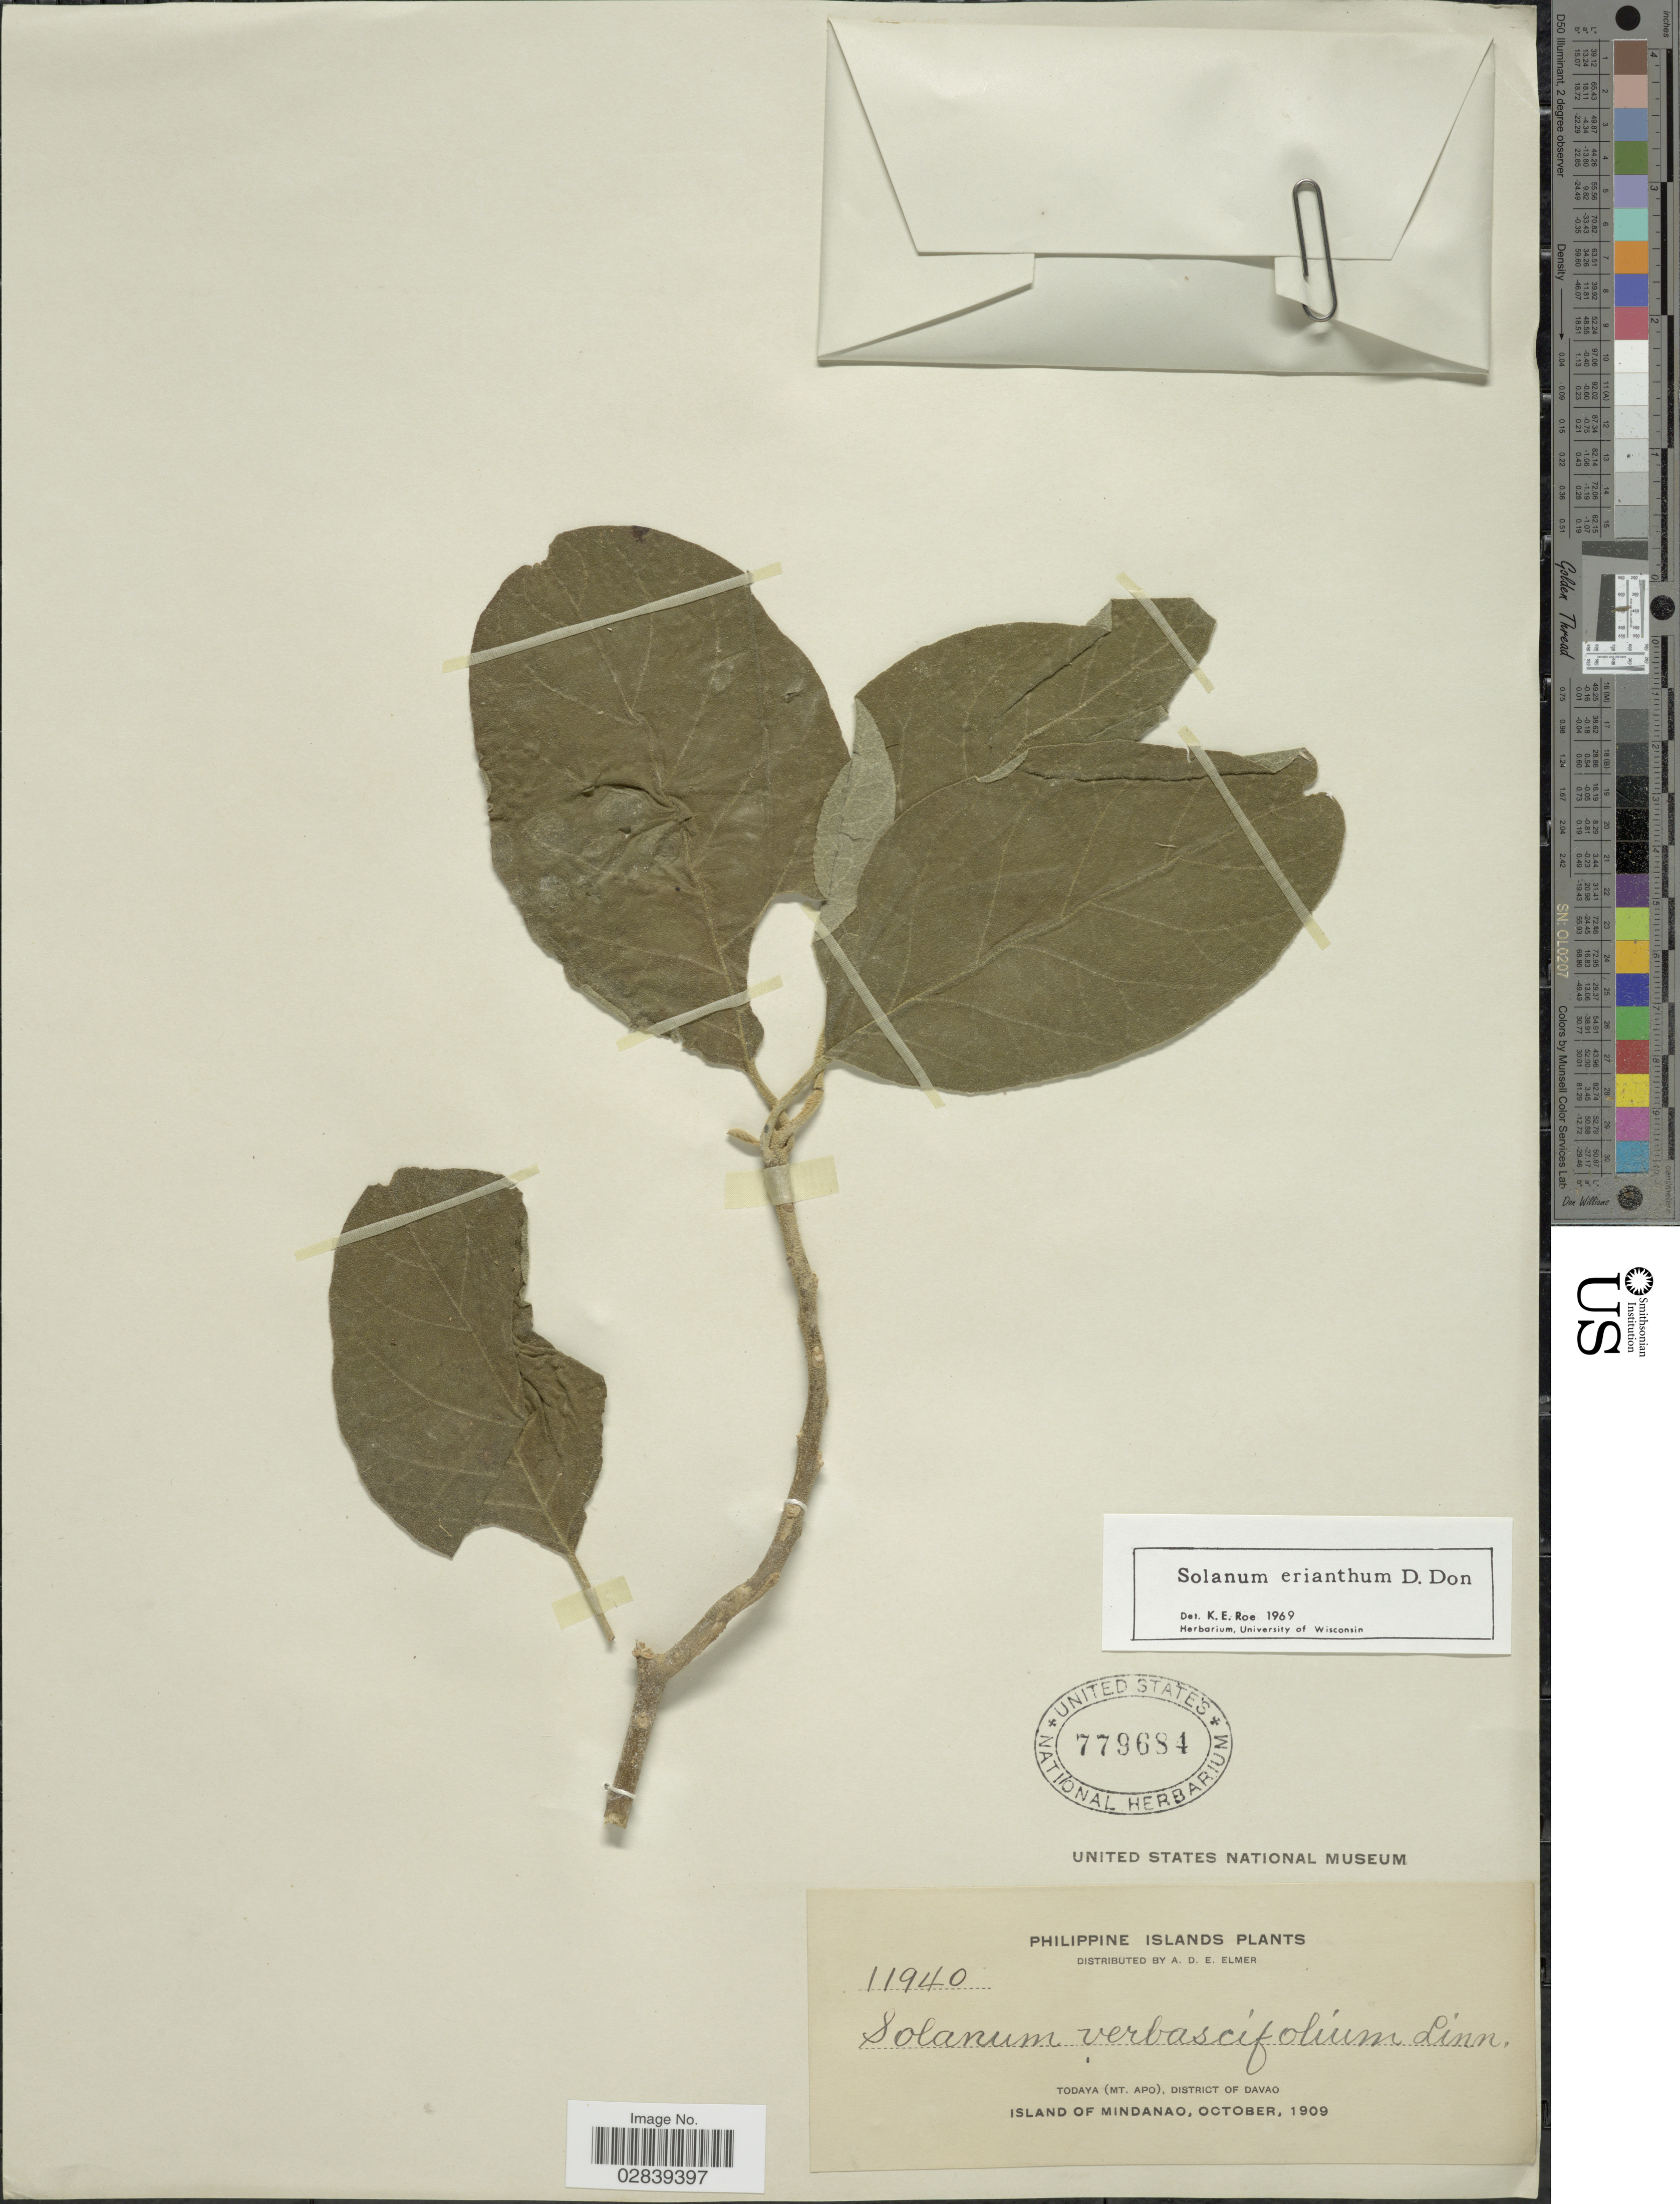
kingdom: Plantae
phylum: Tracheophyta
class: Magnoliopsida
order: Solanales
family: Solanaceae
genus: Solanum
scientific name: Solanum erianthum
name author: D. Don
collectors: A. D. E. Elmer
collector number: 11940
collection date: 1909-10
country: Philippines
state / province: Davao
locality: Todaya (Mt. Apo), District of Davao, Island of Mindanao.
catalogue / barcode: US 779684